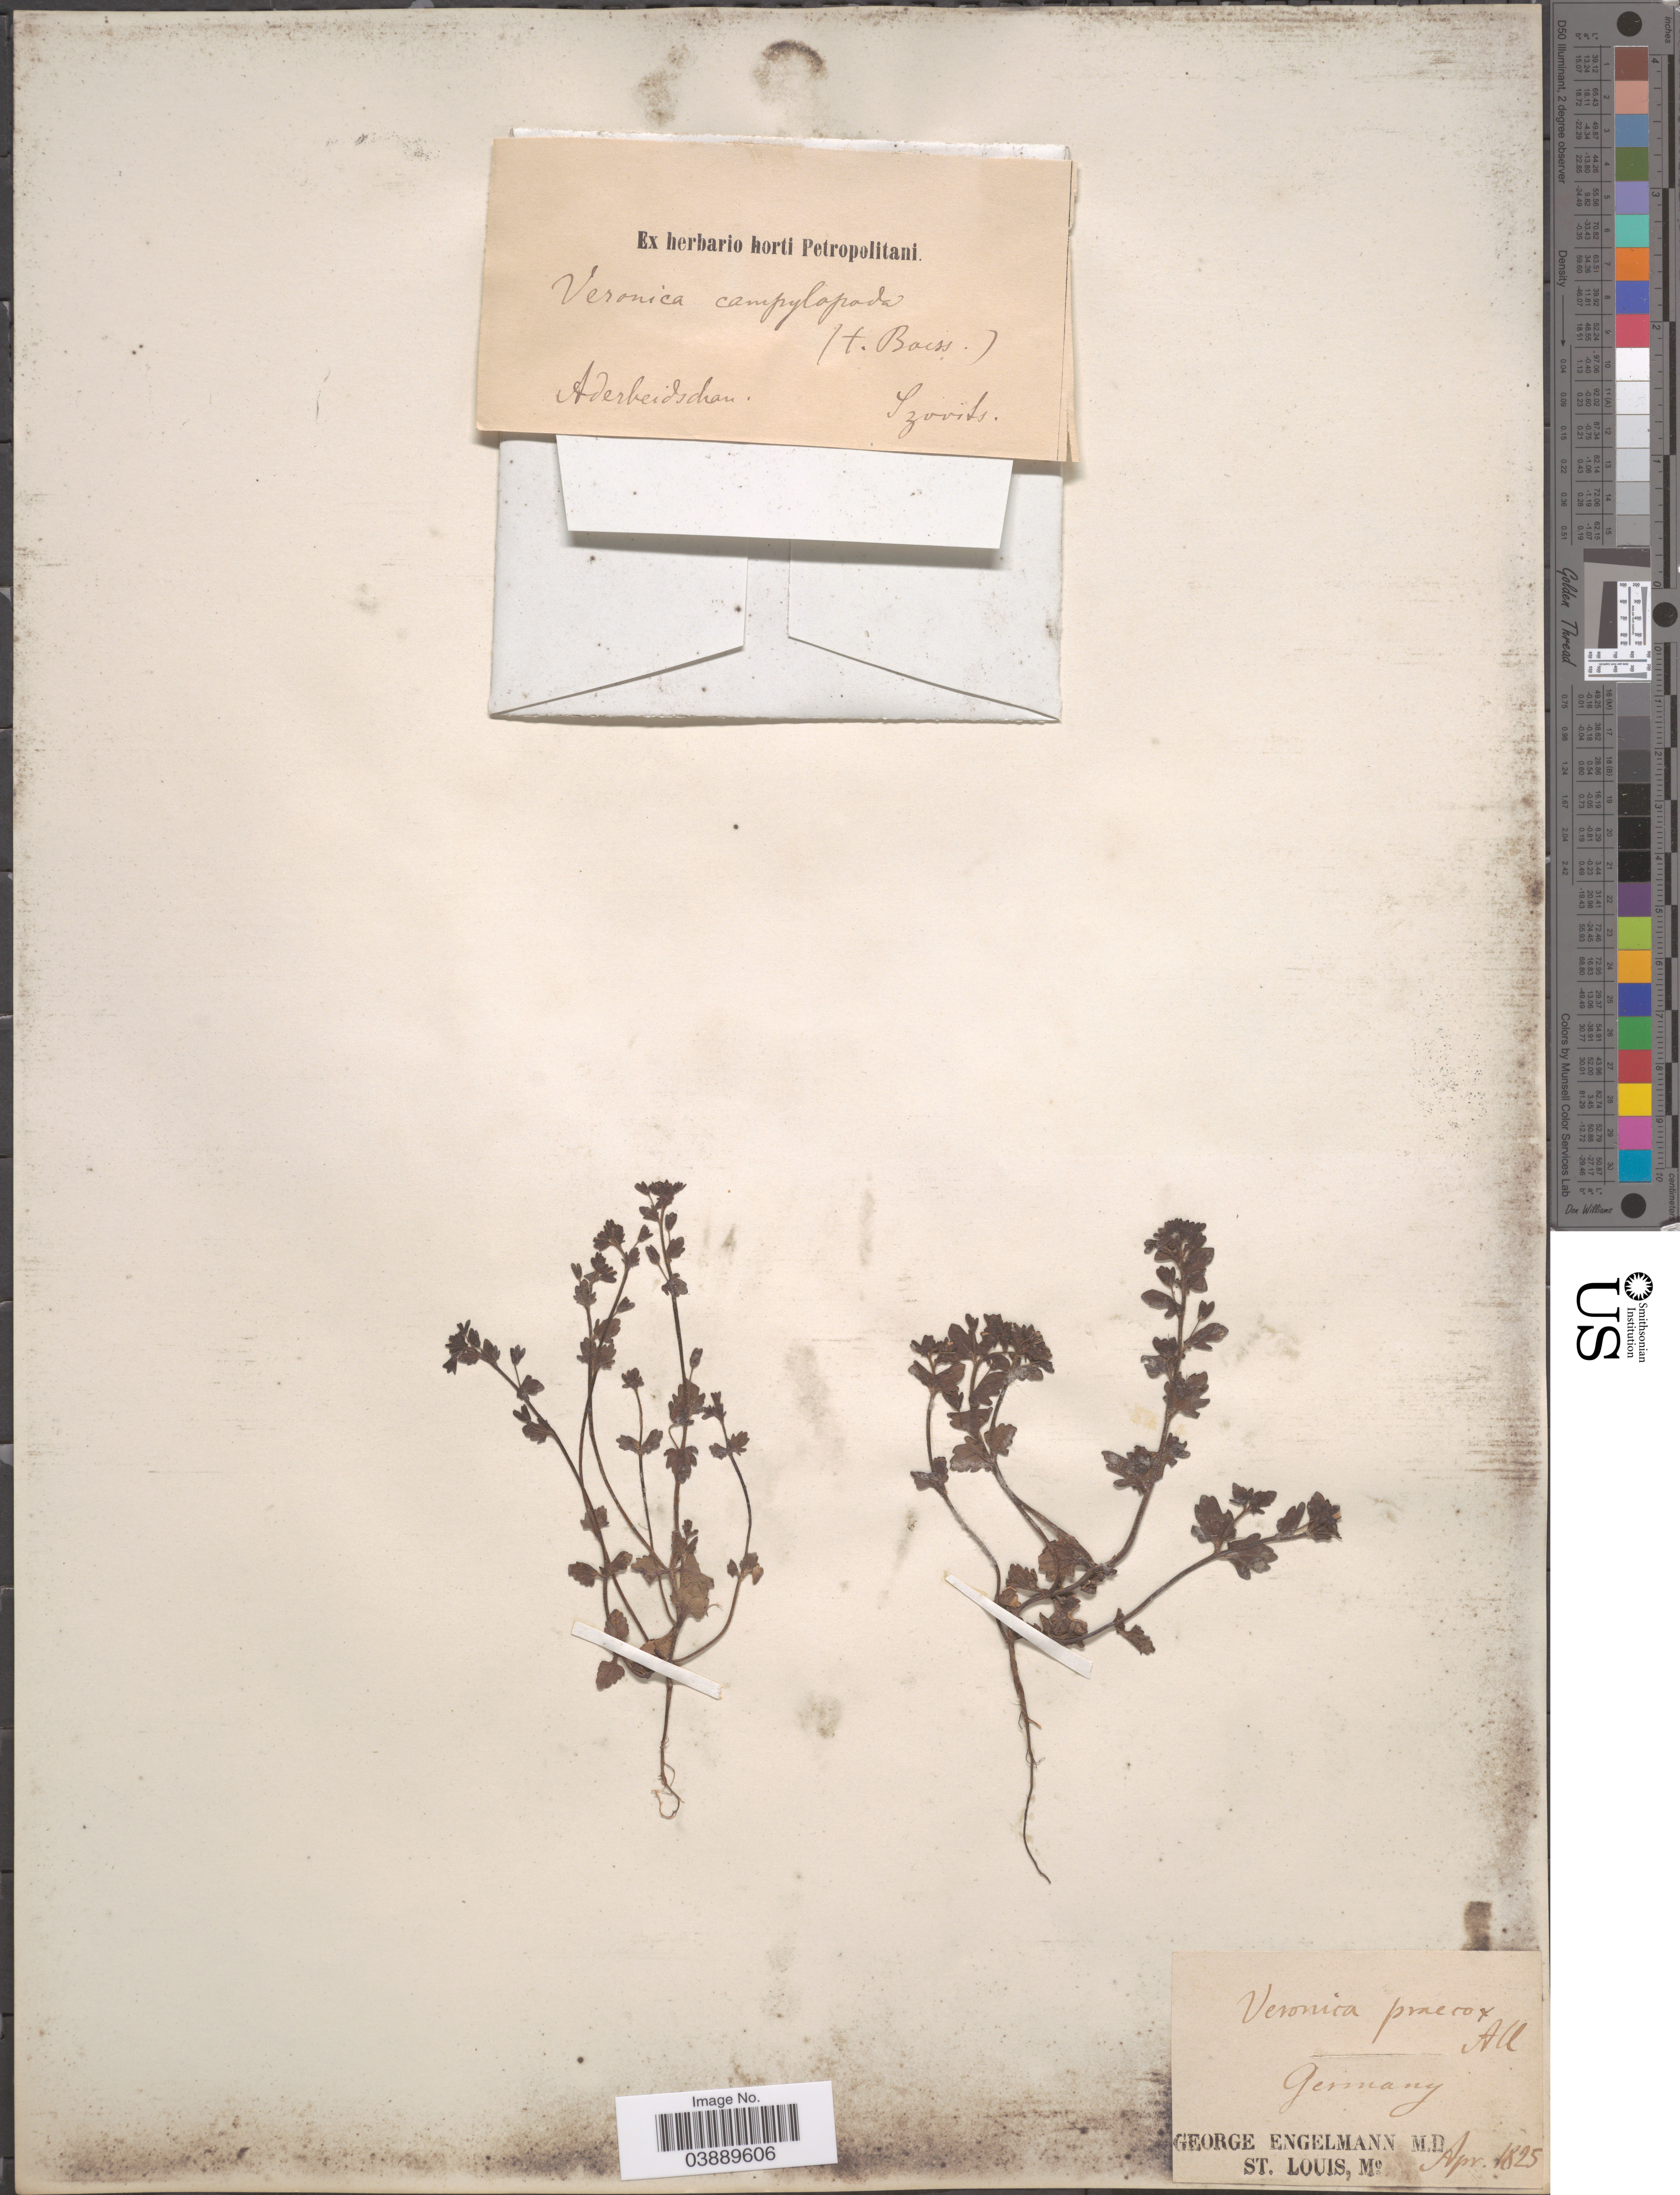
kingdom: Plantae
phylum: Tracheophyta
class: Magnoliopsida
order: Lamiales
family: Plantaginaceae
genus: Veronica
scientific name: Veronica praecox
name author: All.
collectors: G. Engelmann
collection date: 1825-04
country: Germany